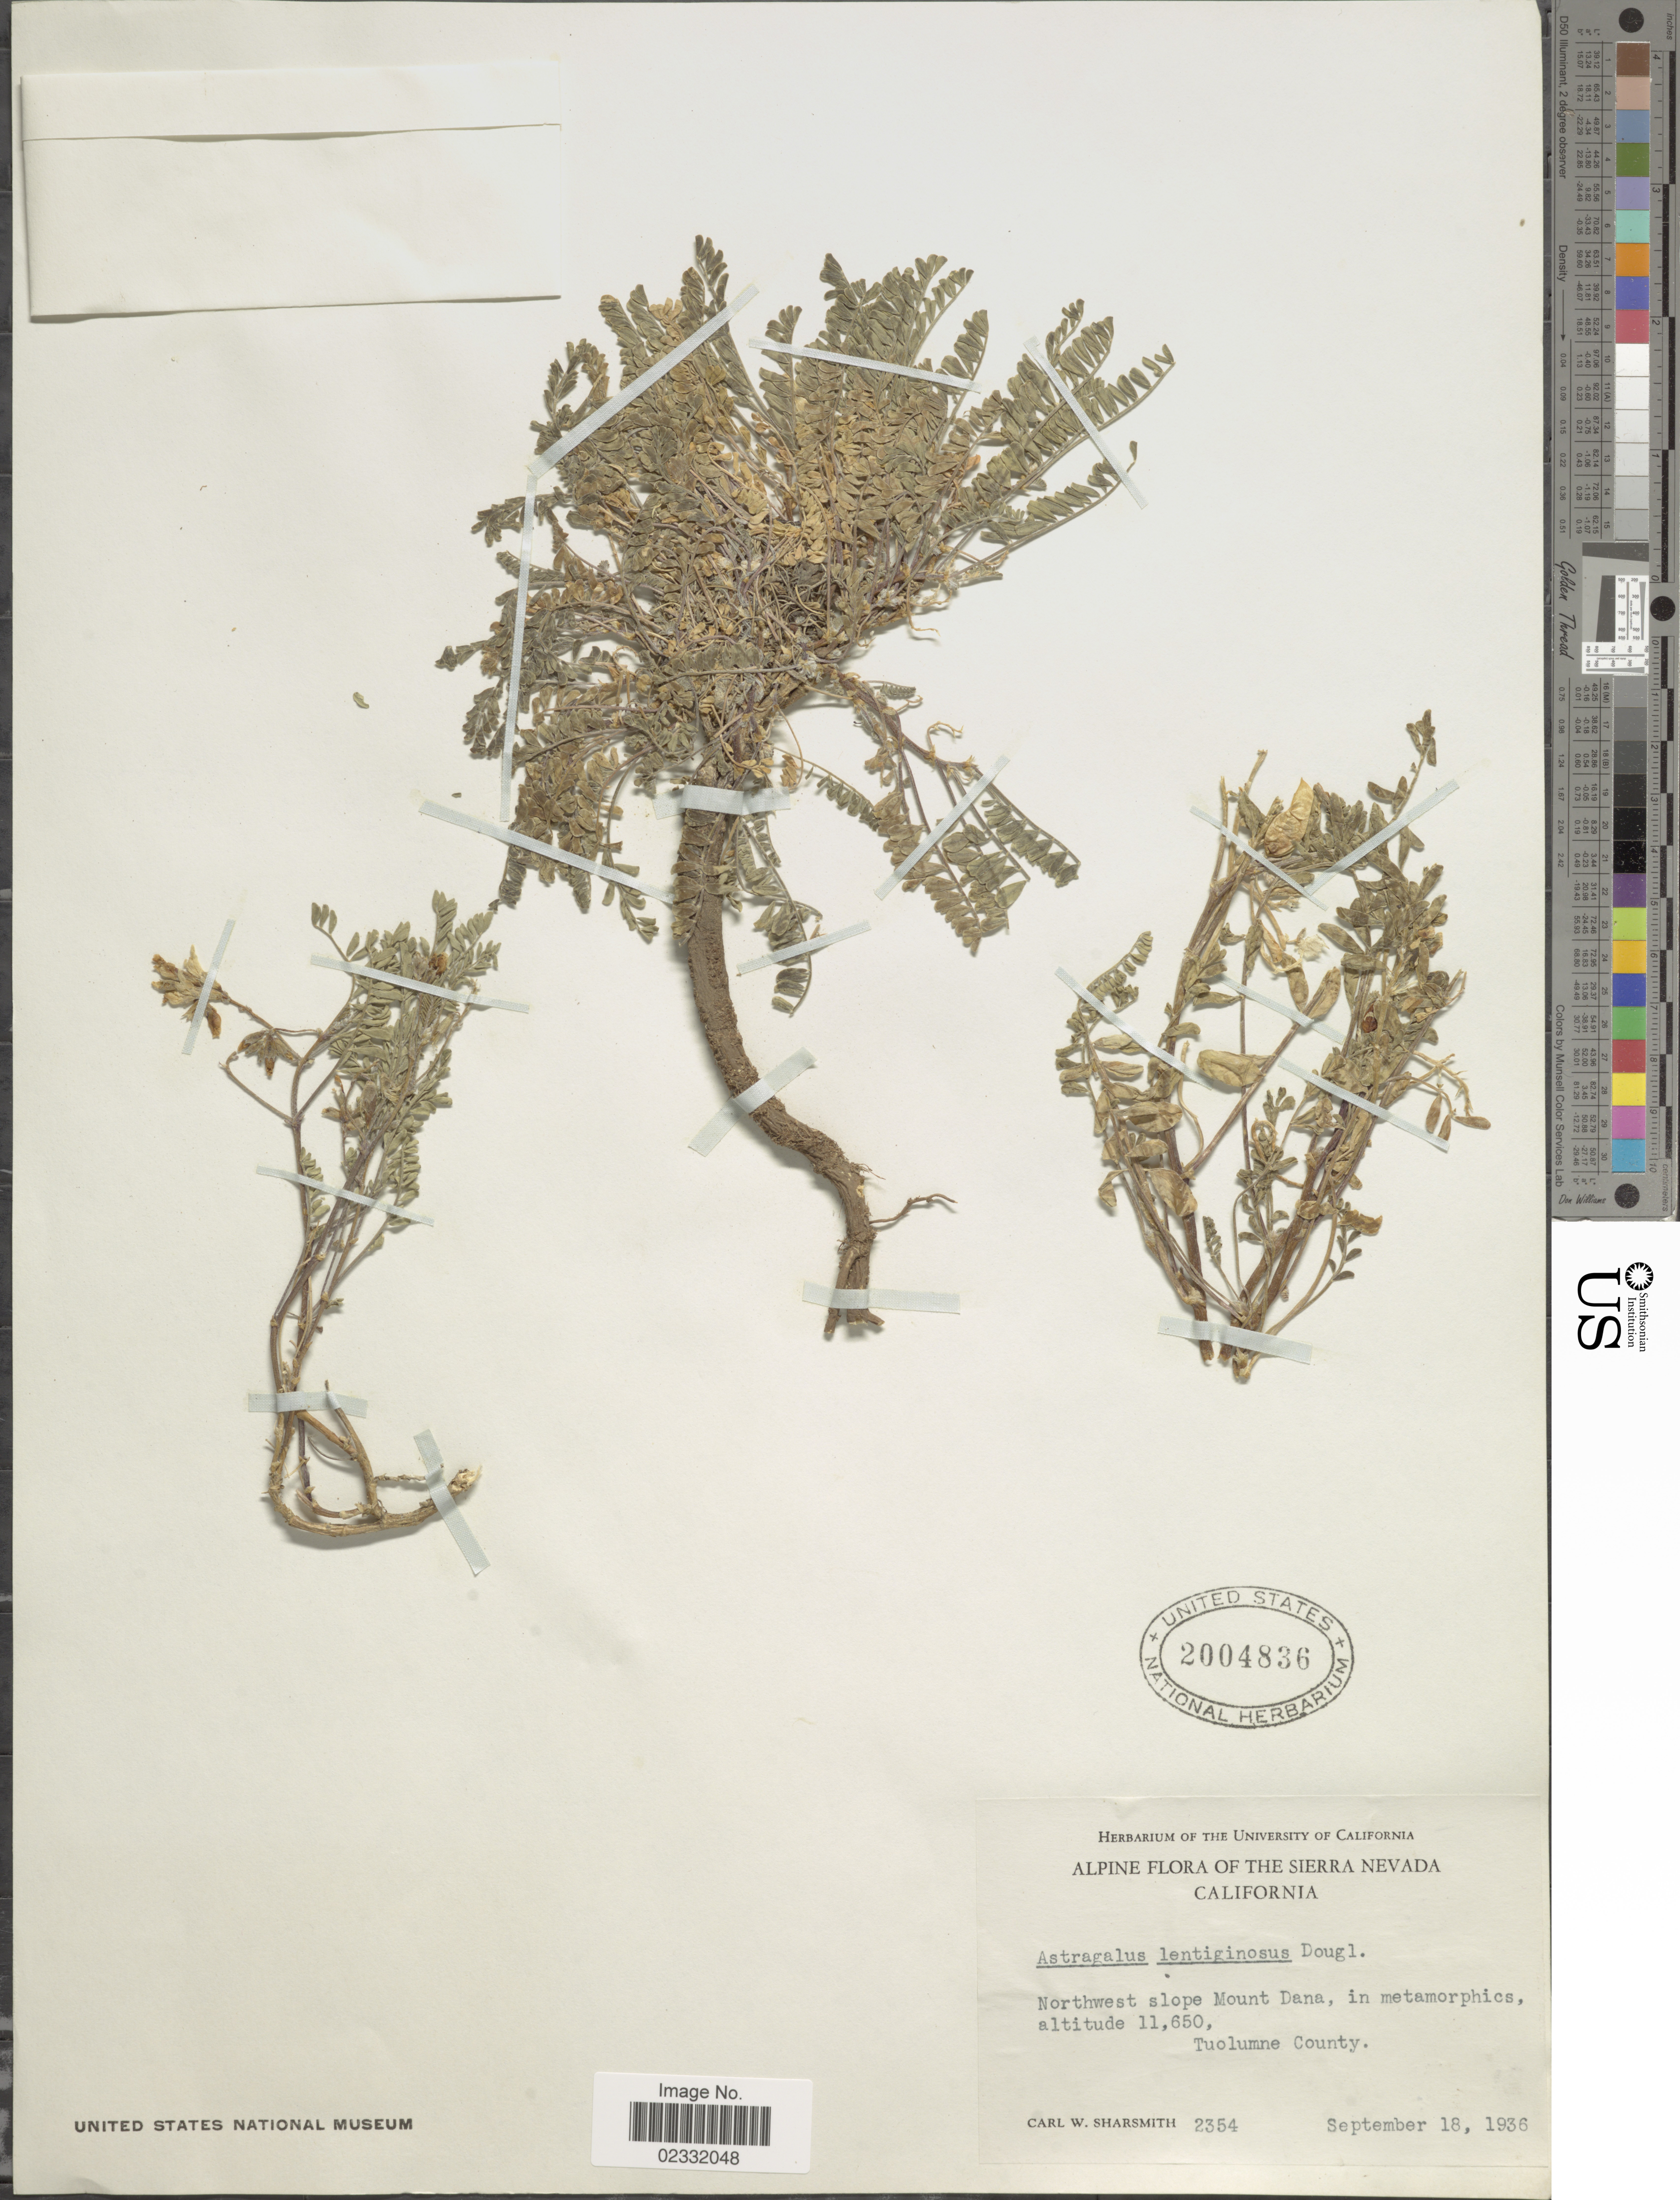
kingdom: Plantae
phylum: Tracheophyta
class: Magnoliopsida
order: Fabales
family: Fabaceae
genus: Astragalus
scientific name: Astragalus lentiginosus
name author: Douglas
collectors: C. Sharsmith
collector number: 2354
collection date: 1936-09-18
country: United States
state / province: California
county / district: Tuolumne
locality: Sierra Nevada, Northwest slope Mount Dana, in metamorphics, Tuolumne County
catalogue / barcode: US 2004836